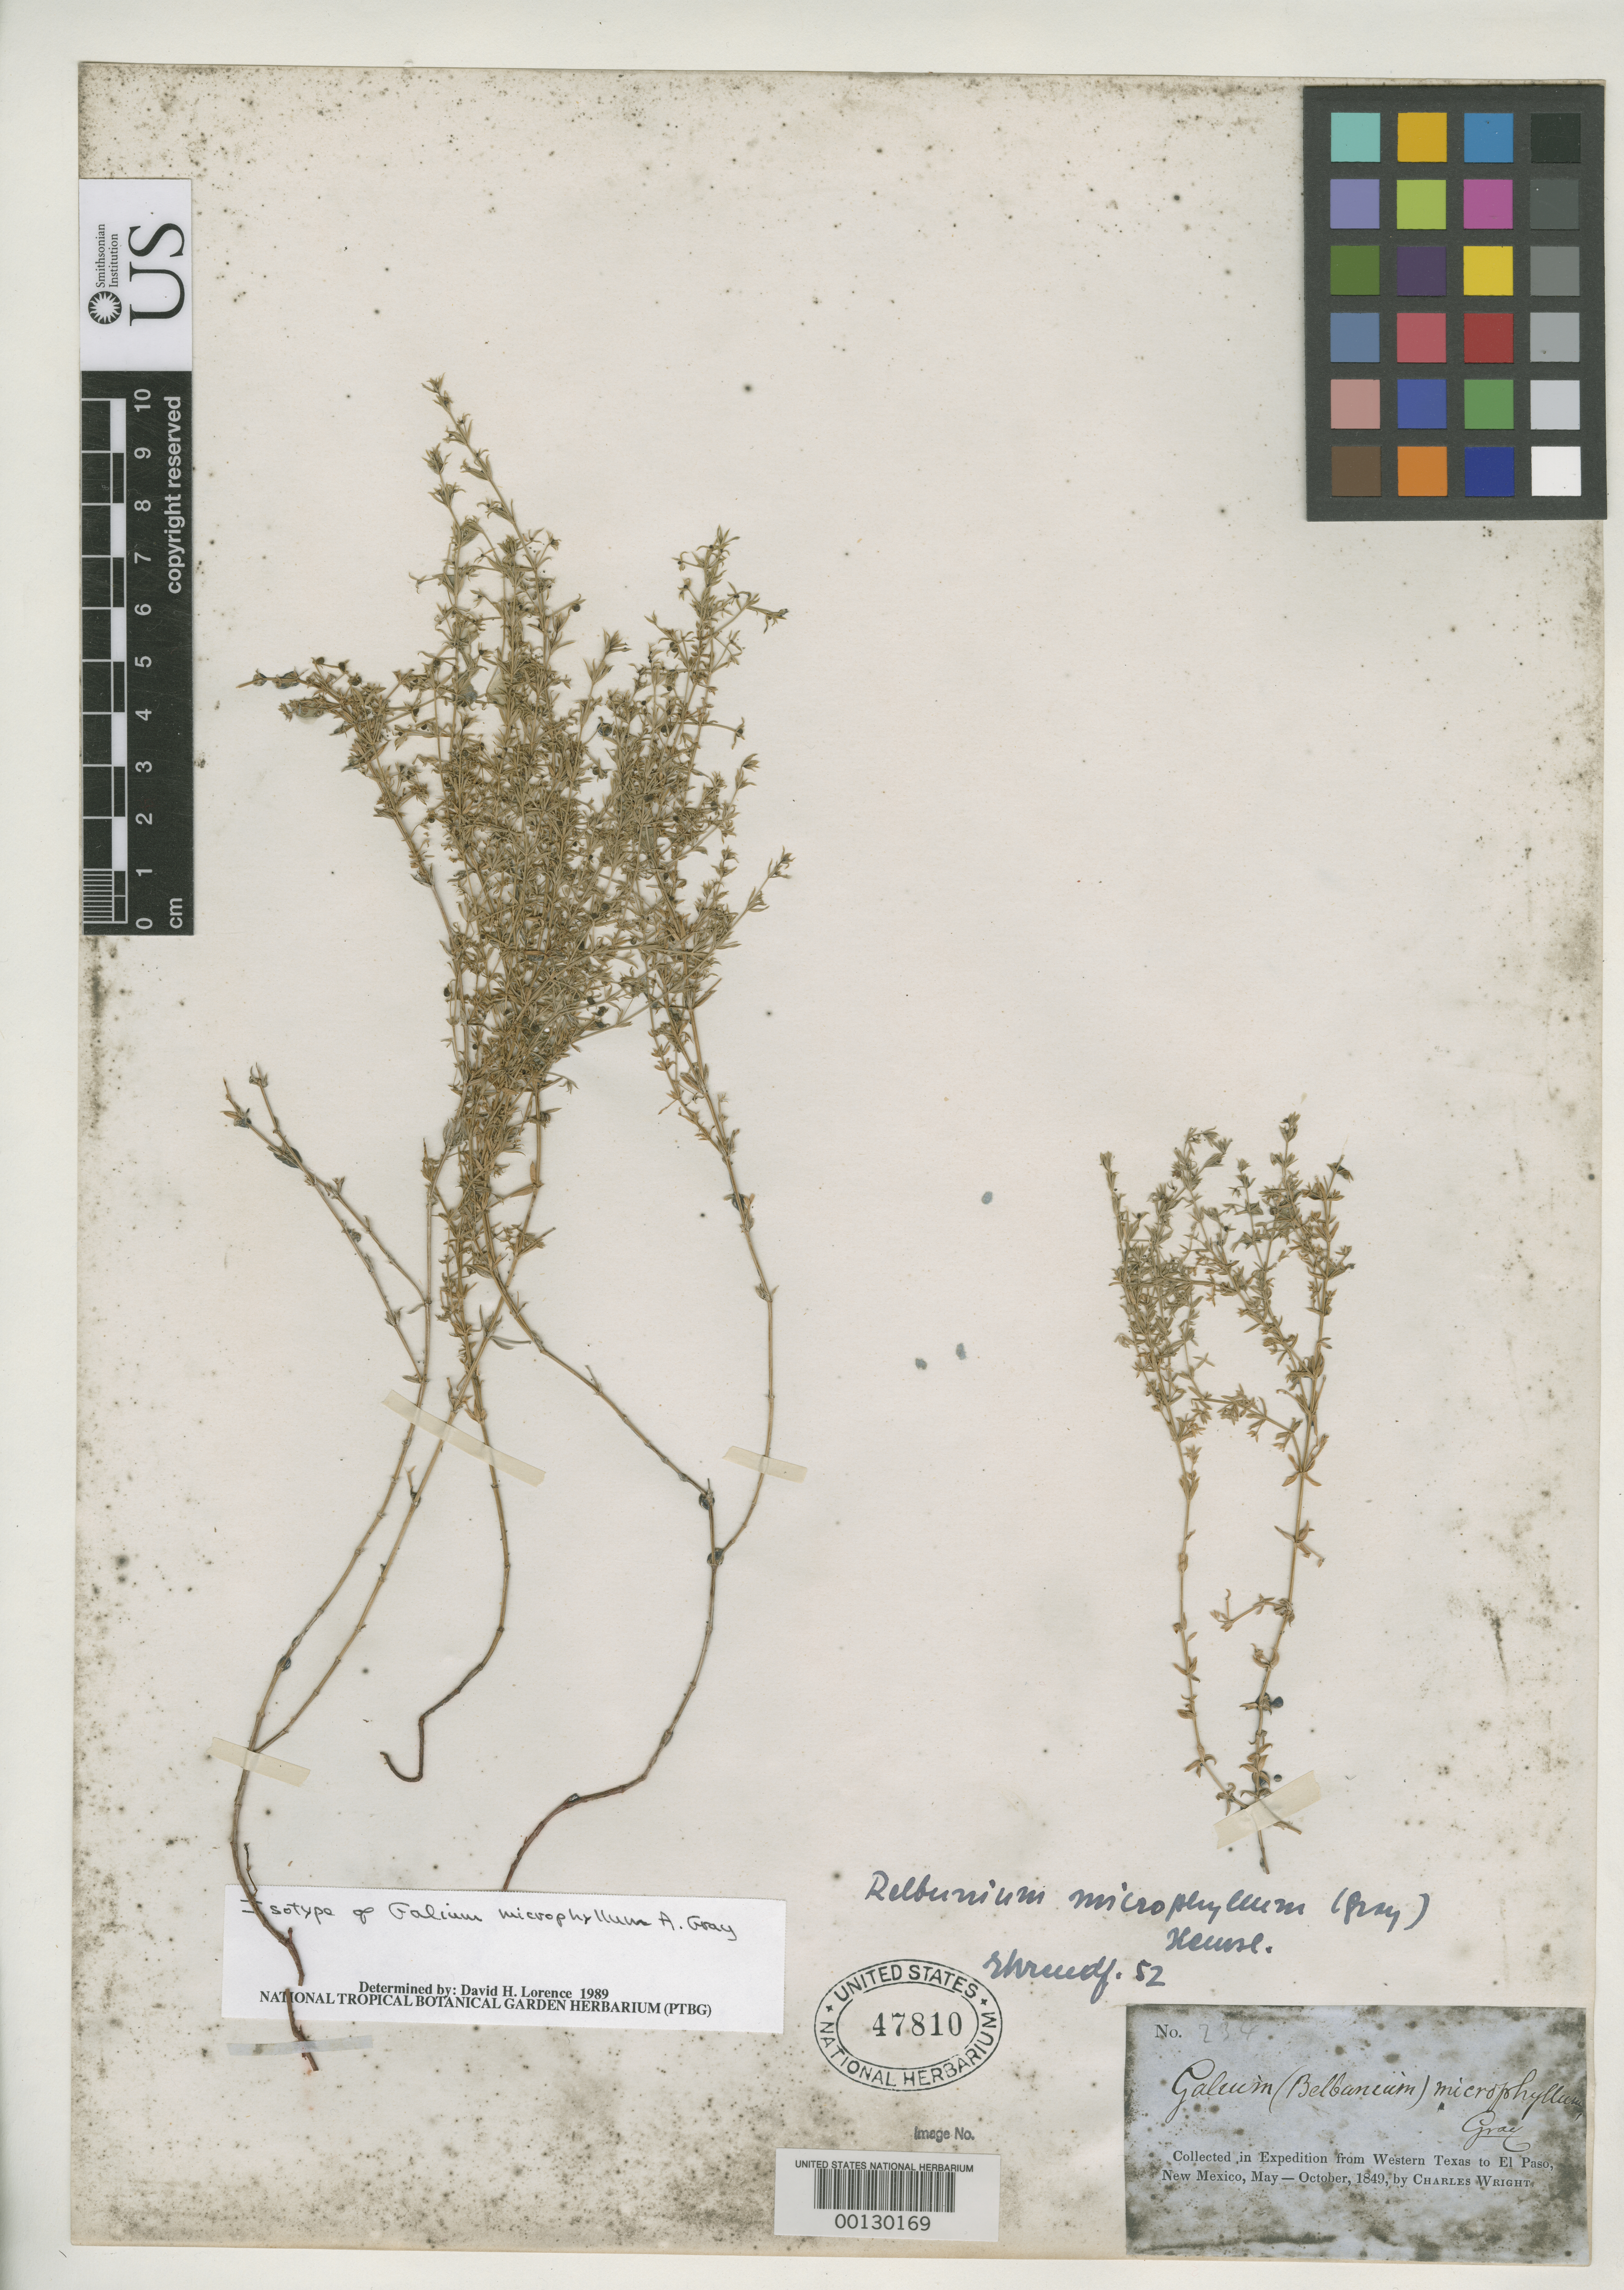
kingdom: Plantae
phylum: Tracheophyta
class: Magnoliopsida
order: Gentianales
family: Rubiaceae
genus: Galium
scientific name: Galium microphyllum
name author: A. Gray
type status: Type Collection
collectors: C. Wright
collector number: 234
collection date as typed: Aug 1849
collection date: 1849-08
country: United States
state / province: Texas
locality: Pass of the Limpia.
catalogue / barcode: US 47810